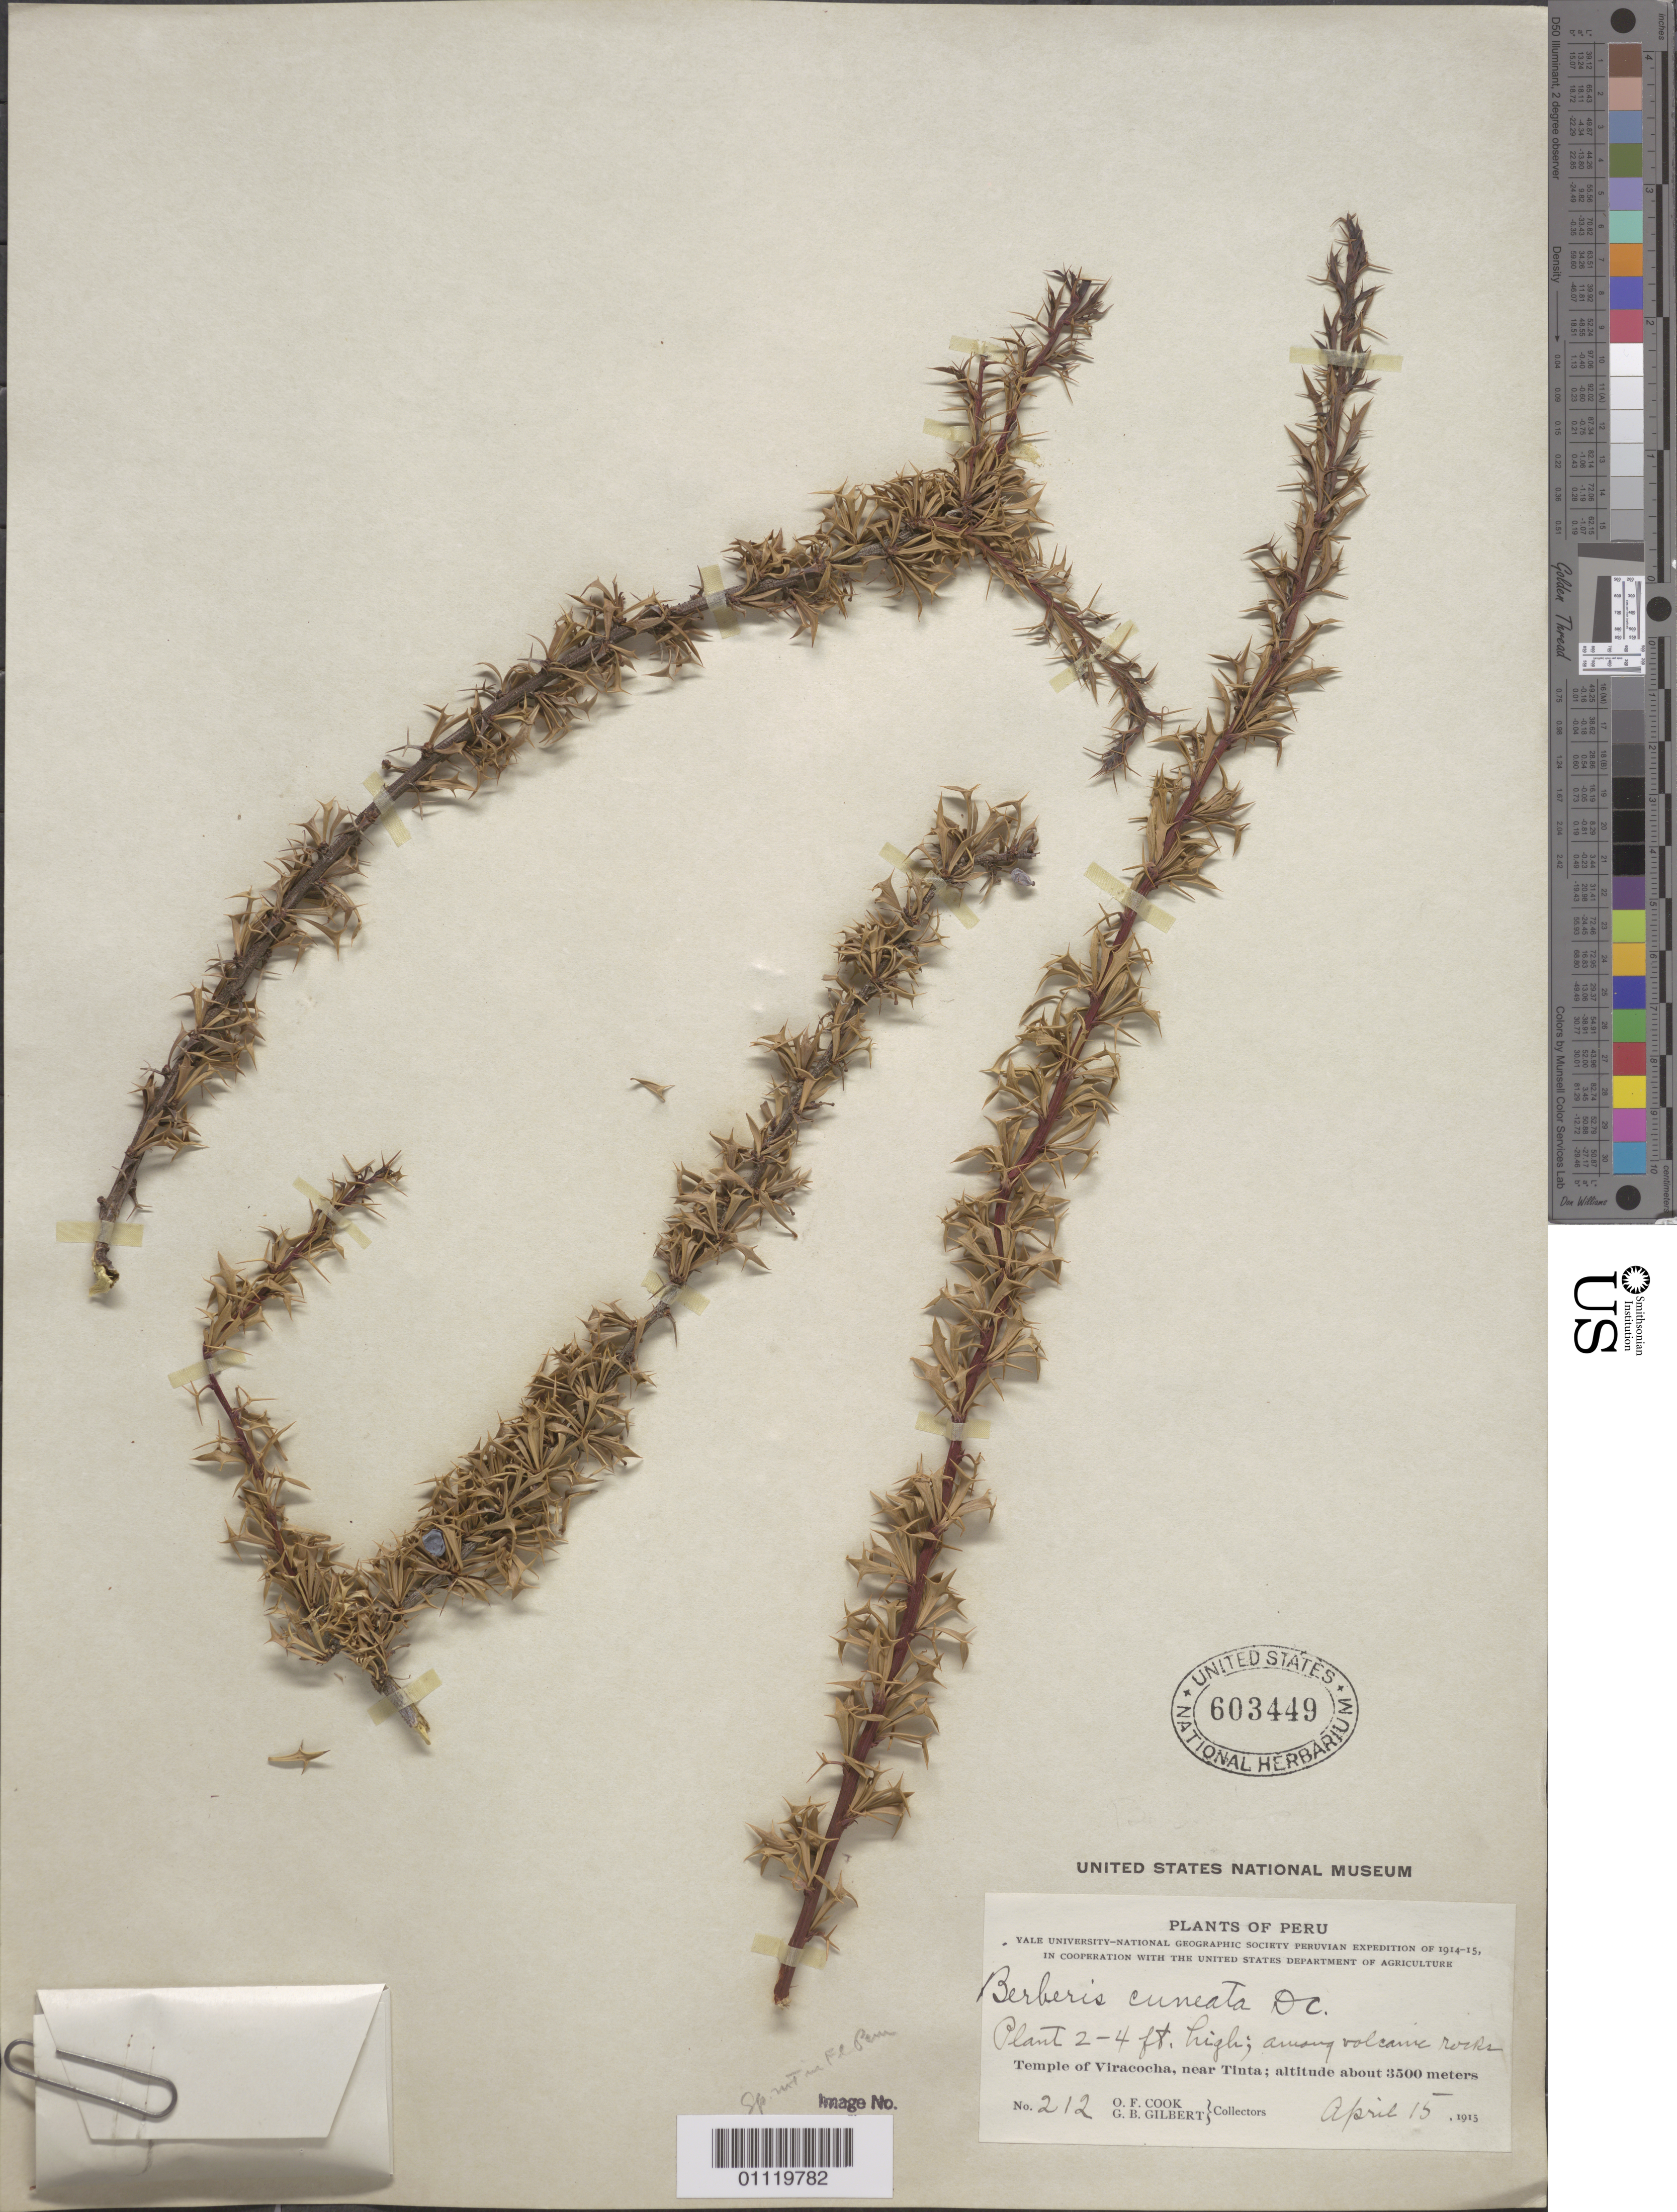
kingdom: Plantae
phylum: Tracheophyta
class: Magnoliopsida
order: Ranunculales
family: Berberidaceae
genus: Berberis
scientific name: Berberis cuneata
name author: DC.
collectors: O. F. Cook & G. B. Gilbert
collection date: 1923-04-15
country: Peru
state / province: Cusco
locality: Temple of Viracocha, near Tinta.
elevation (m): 3500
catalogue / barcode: US 603449